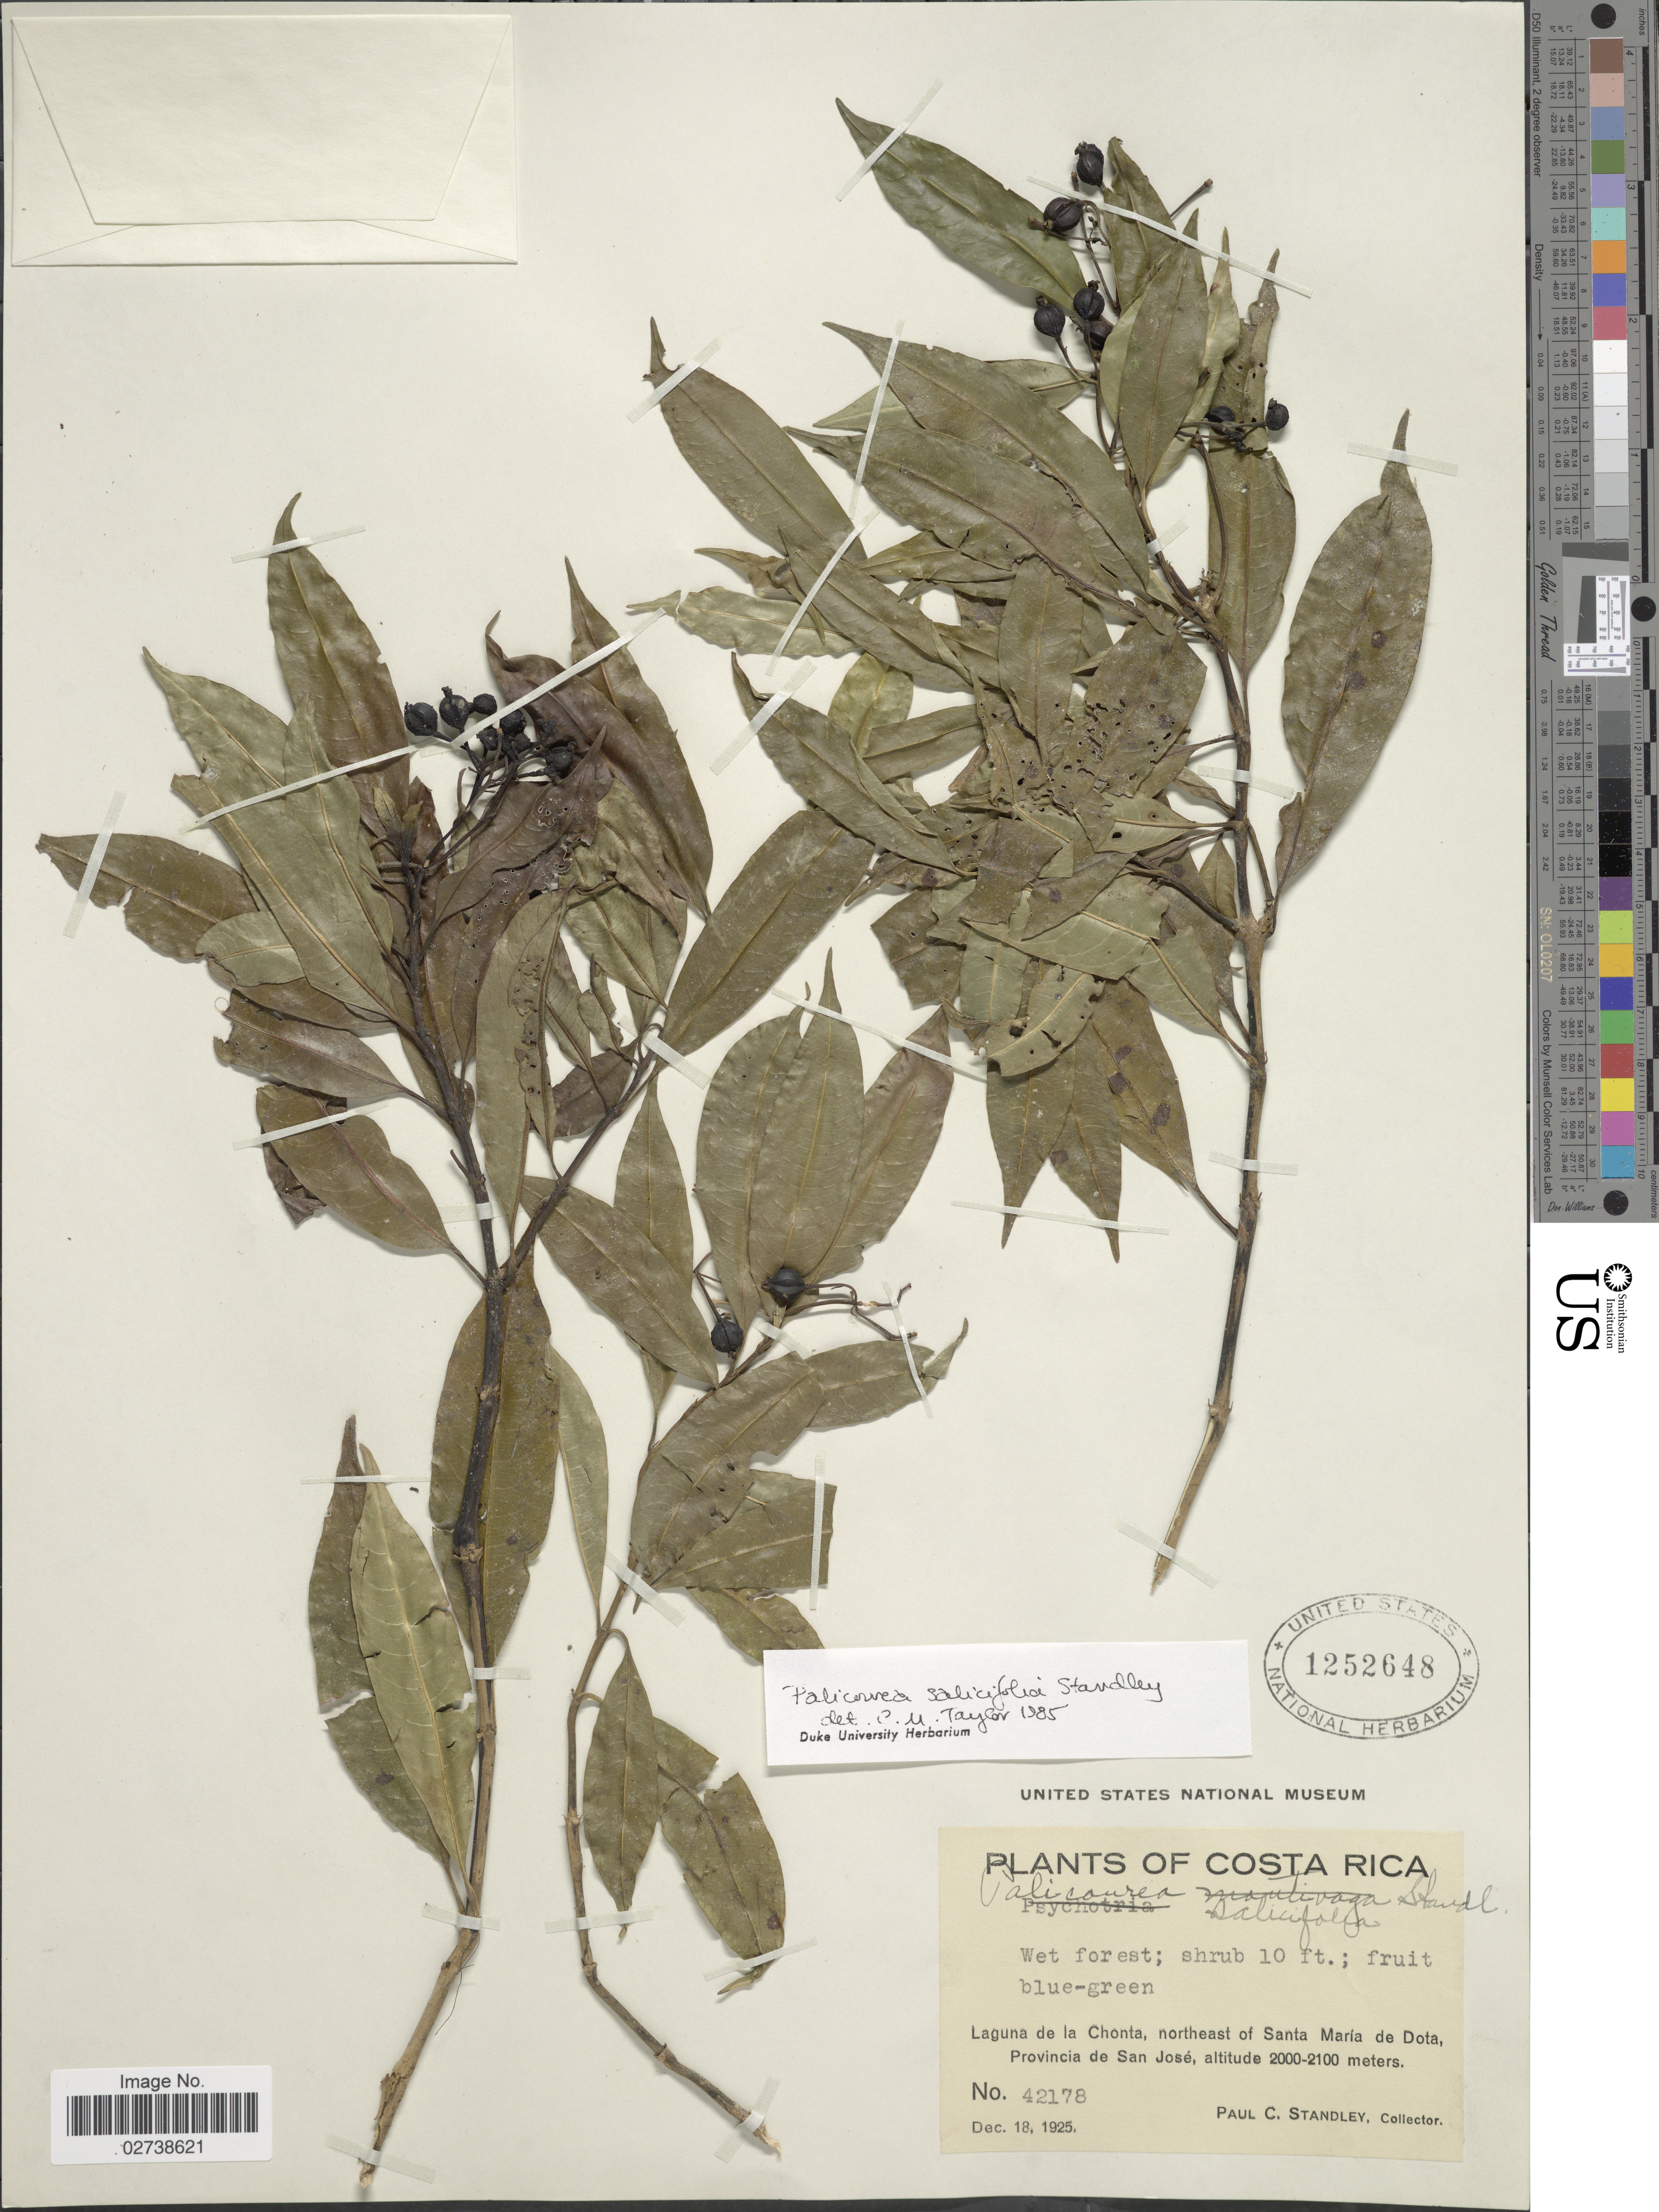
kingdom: Plantae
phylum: Tracheophyta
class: Magnoliopsida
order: Gentianales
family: Rubiaceae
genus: Palicourea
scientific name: Palicourea salicifolia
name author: Standl.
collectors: P. C. Standley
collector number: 42178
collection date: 1925-12-18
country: Costa Rica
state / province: San José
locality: Wet forest; Laguna de la Chonta, northeast of Santa Maria de Dota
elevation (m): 2000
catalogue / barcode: US 1252648